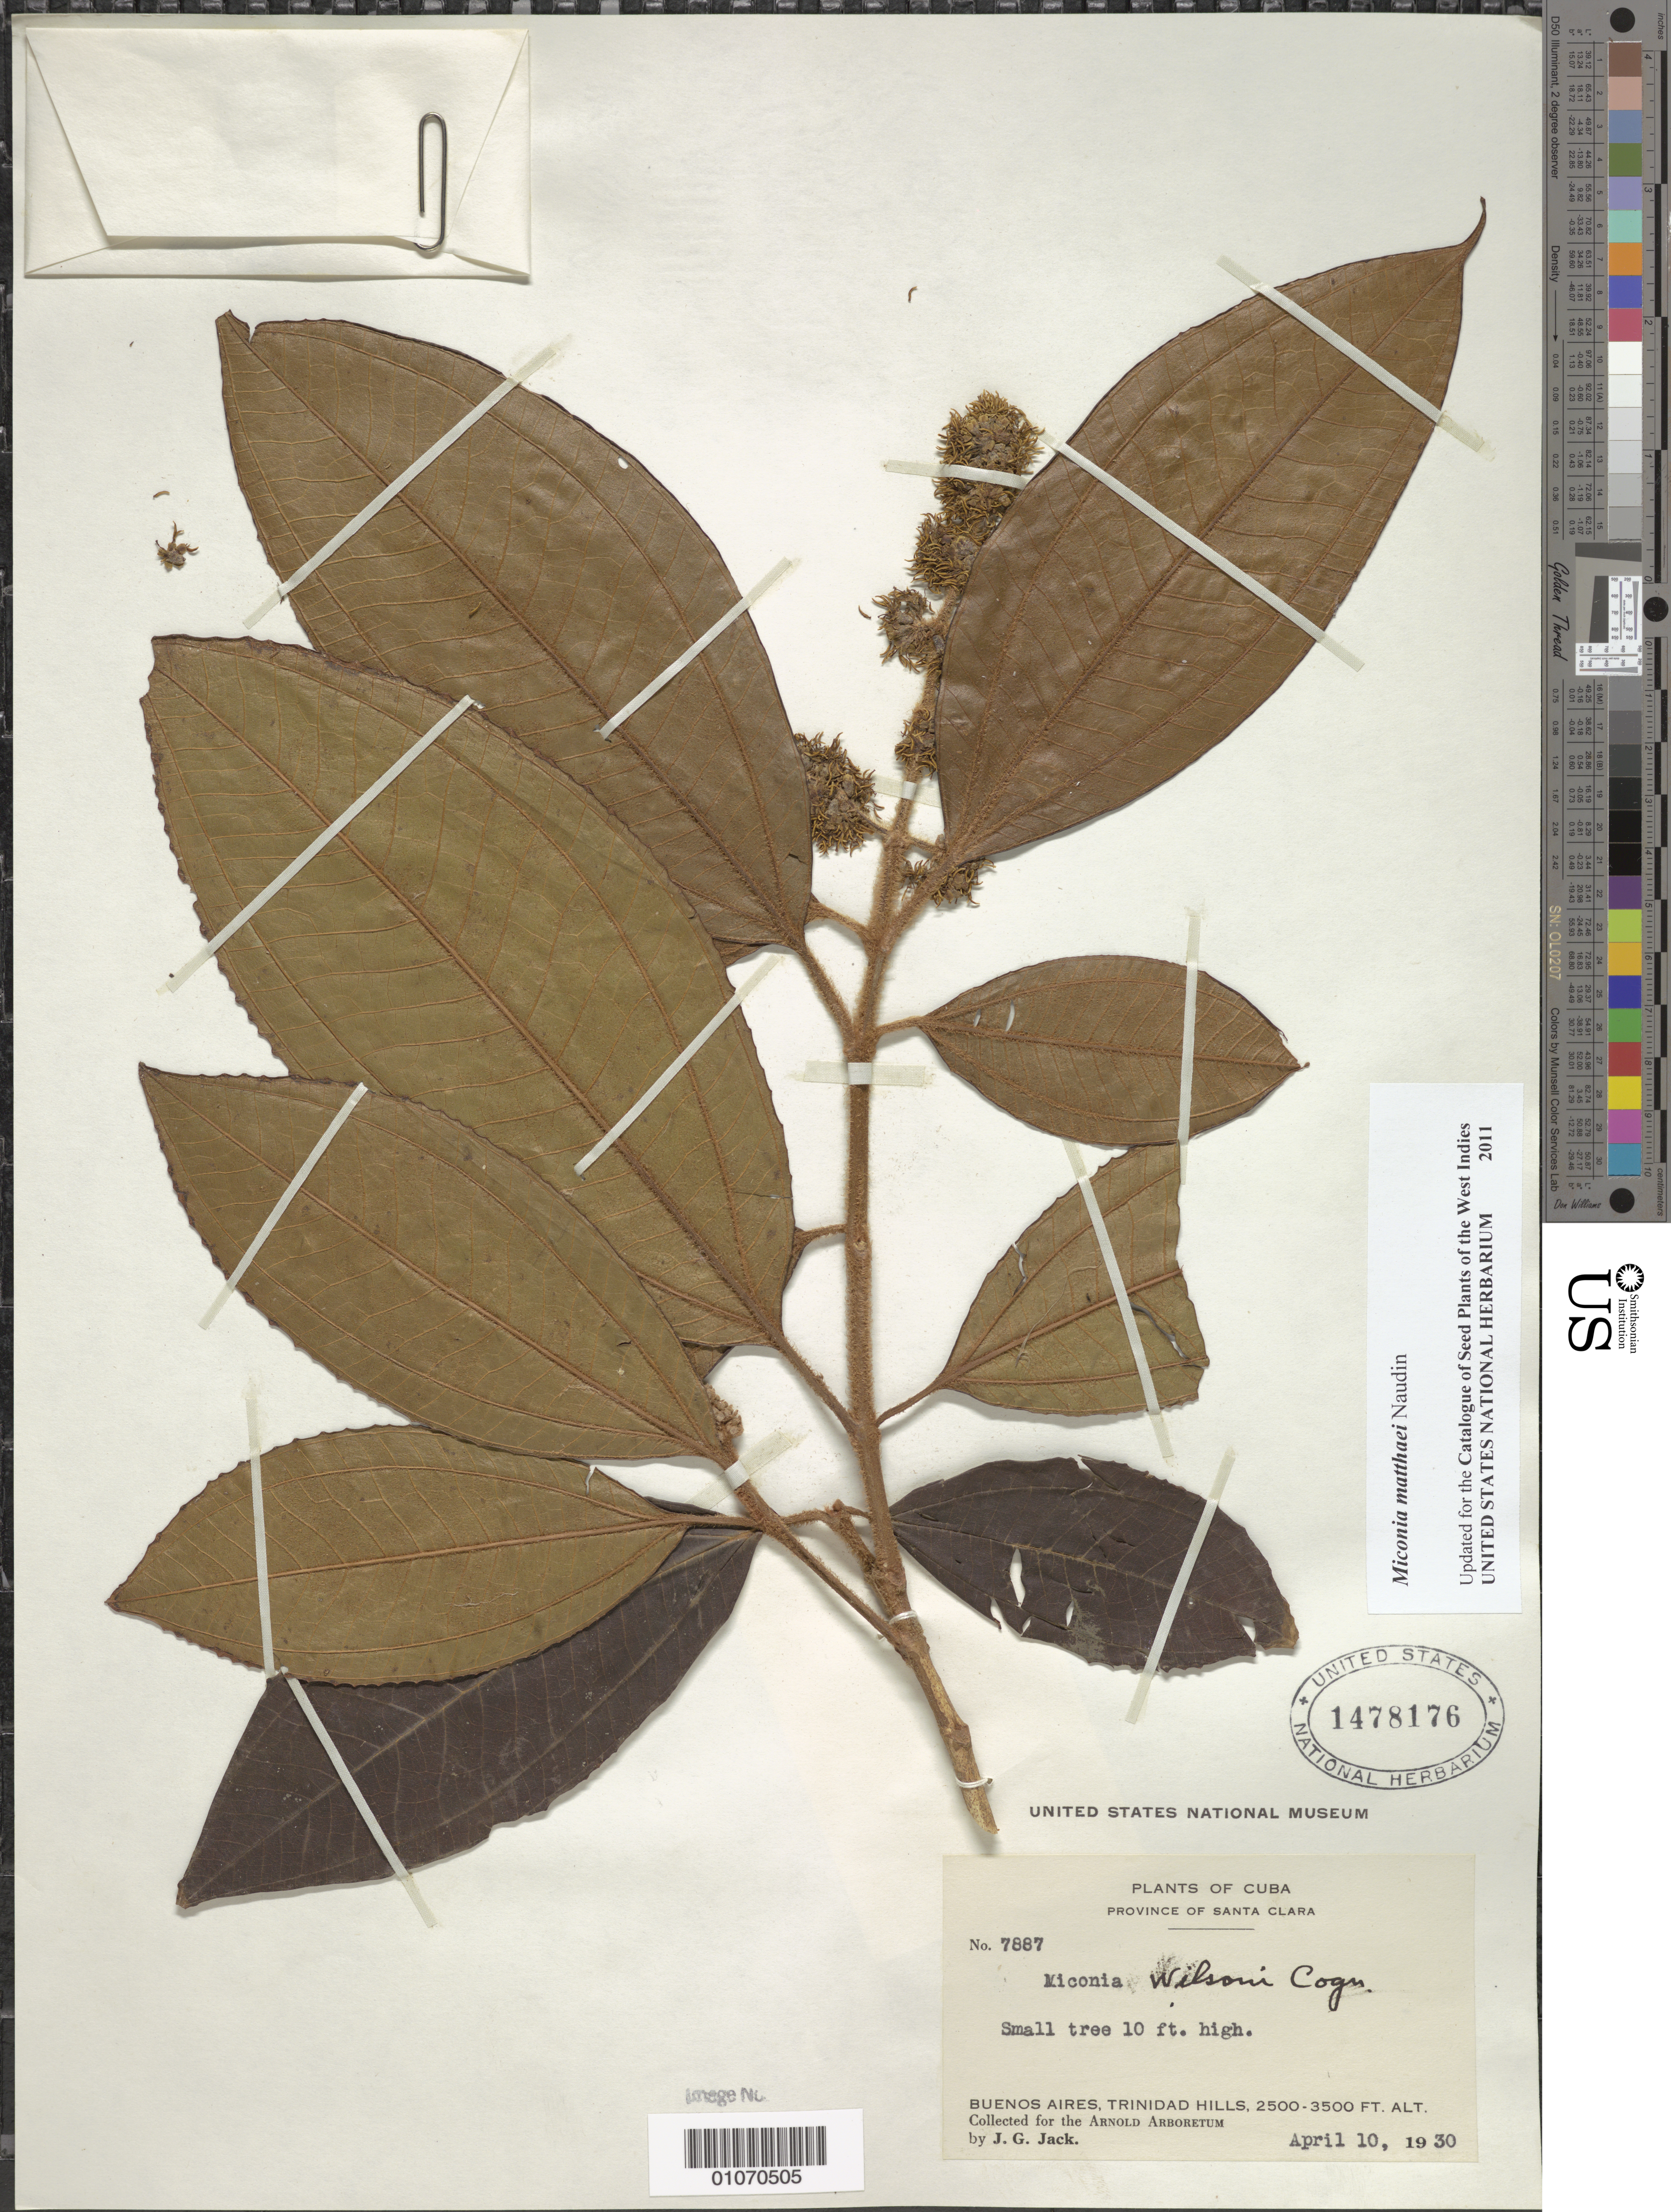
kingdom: Plantae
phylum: Tracheophyta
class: Magnoliopsida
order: Myrtales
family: Melastomataceae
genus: Miconia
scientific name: Miconia matthaei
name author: Naudin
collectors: J. G. Jack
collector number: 7887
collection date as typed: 10 Apr 1930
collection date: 1930-04-10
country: Cuba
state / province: Santa Clara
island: Cuba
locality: Buenos Aires, Trinidad Hills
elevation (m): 762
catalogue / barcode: US 1478176